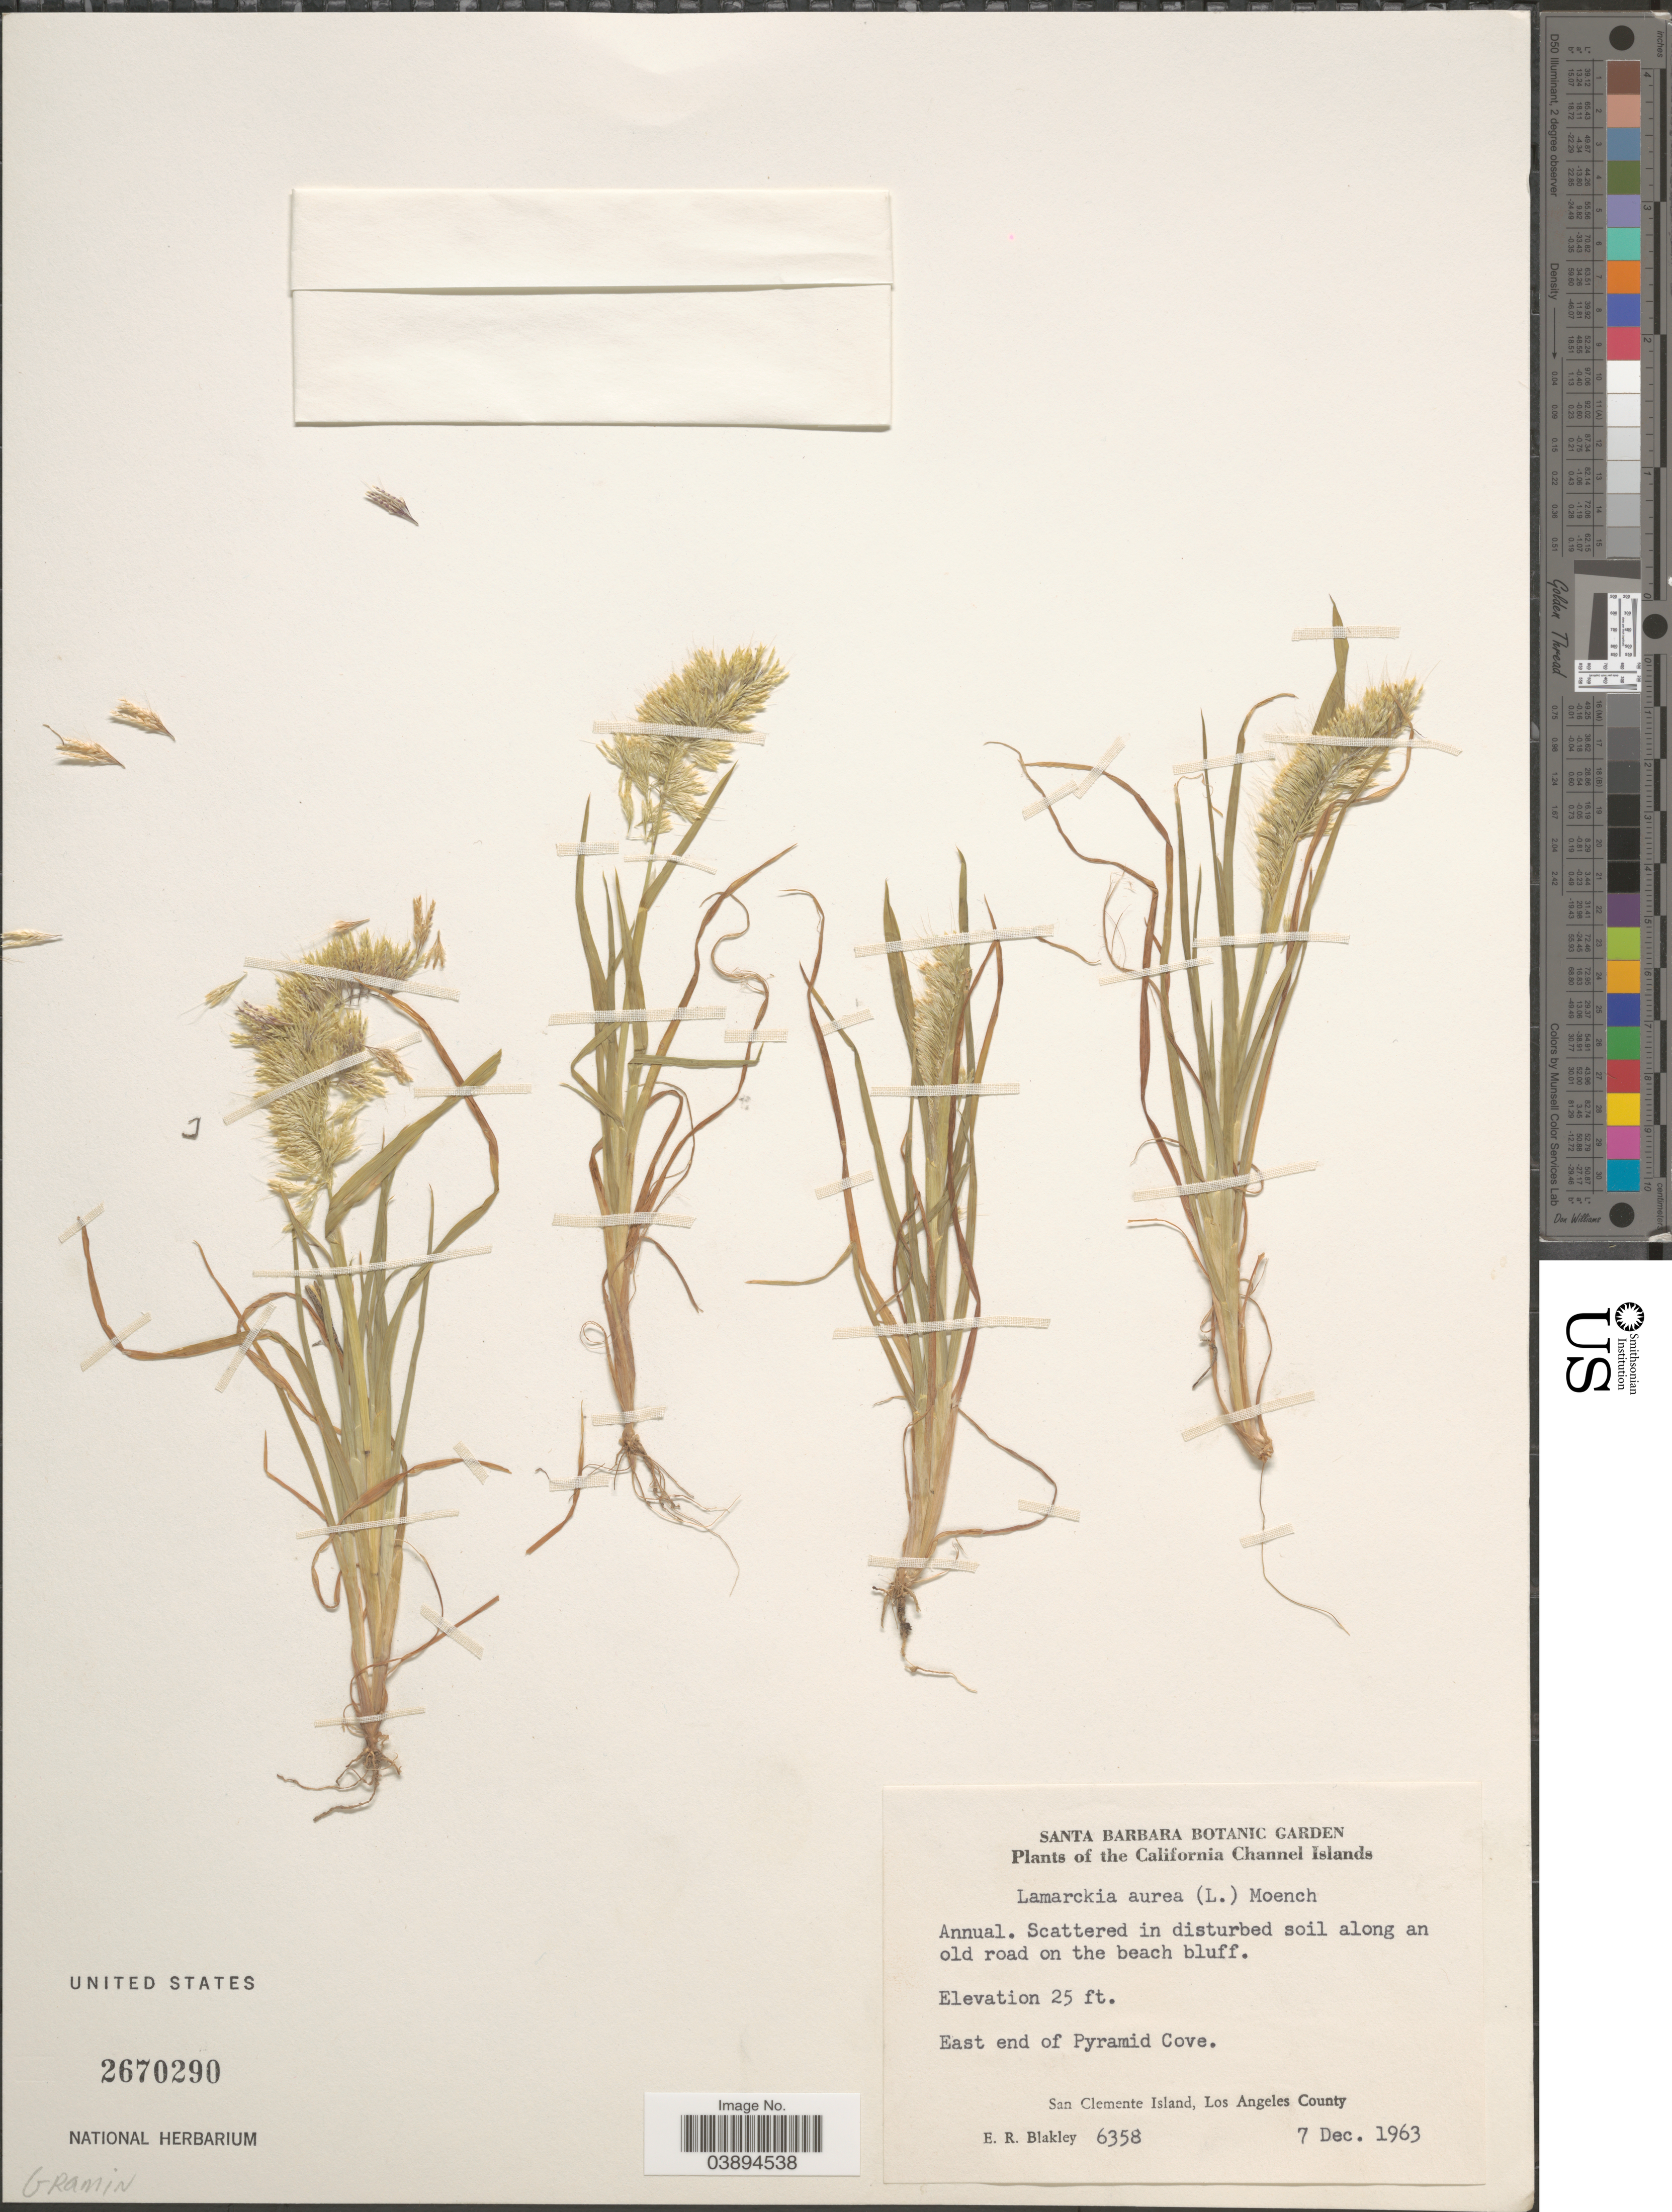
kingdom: Plantae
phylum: Tracheophyta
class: Liliopsida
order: Poales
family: Poaceae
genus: Lamarckia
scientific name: Lamarckia aurea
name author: (L.) Moench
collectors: E. R. Blakley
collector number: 6358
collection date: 1963-12-07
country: United States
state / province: California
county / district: Los Angeles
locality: California Channel Islands. In disturbed soil along an old road on the beach bluff. East end of Pyramid Cove. San Clemente Island, Los Angeles County.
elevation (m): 8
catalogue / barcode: US 2670290